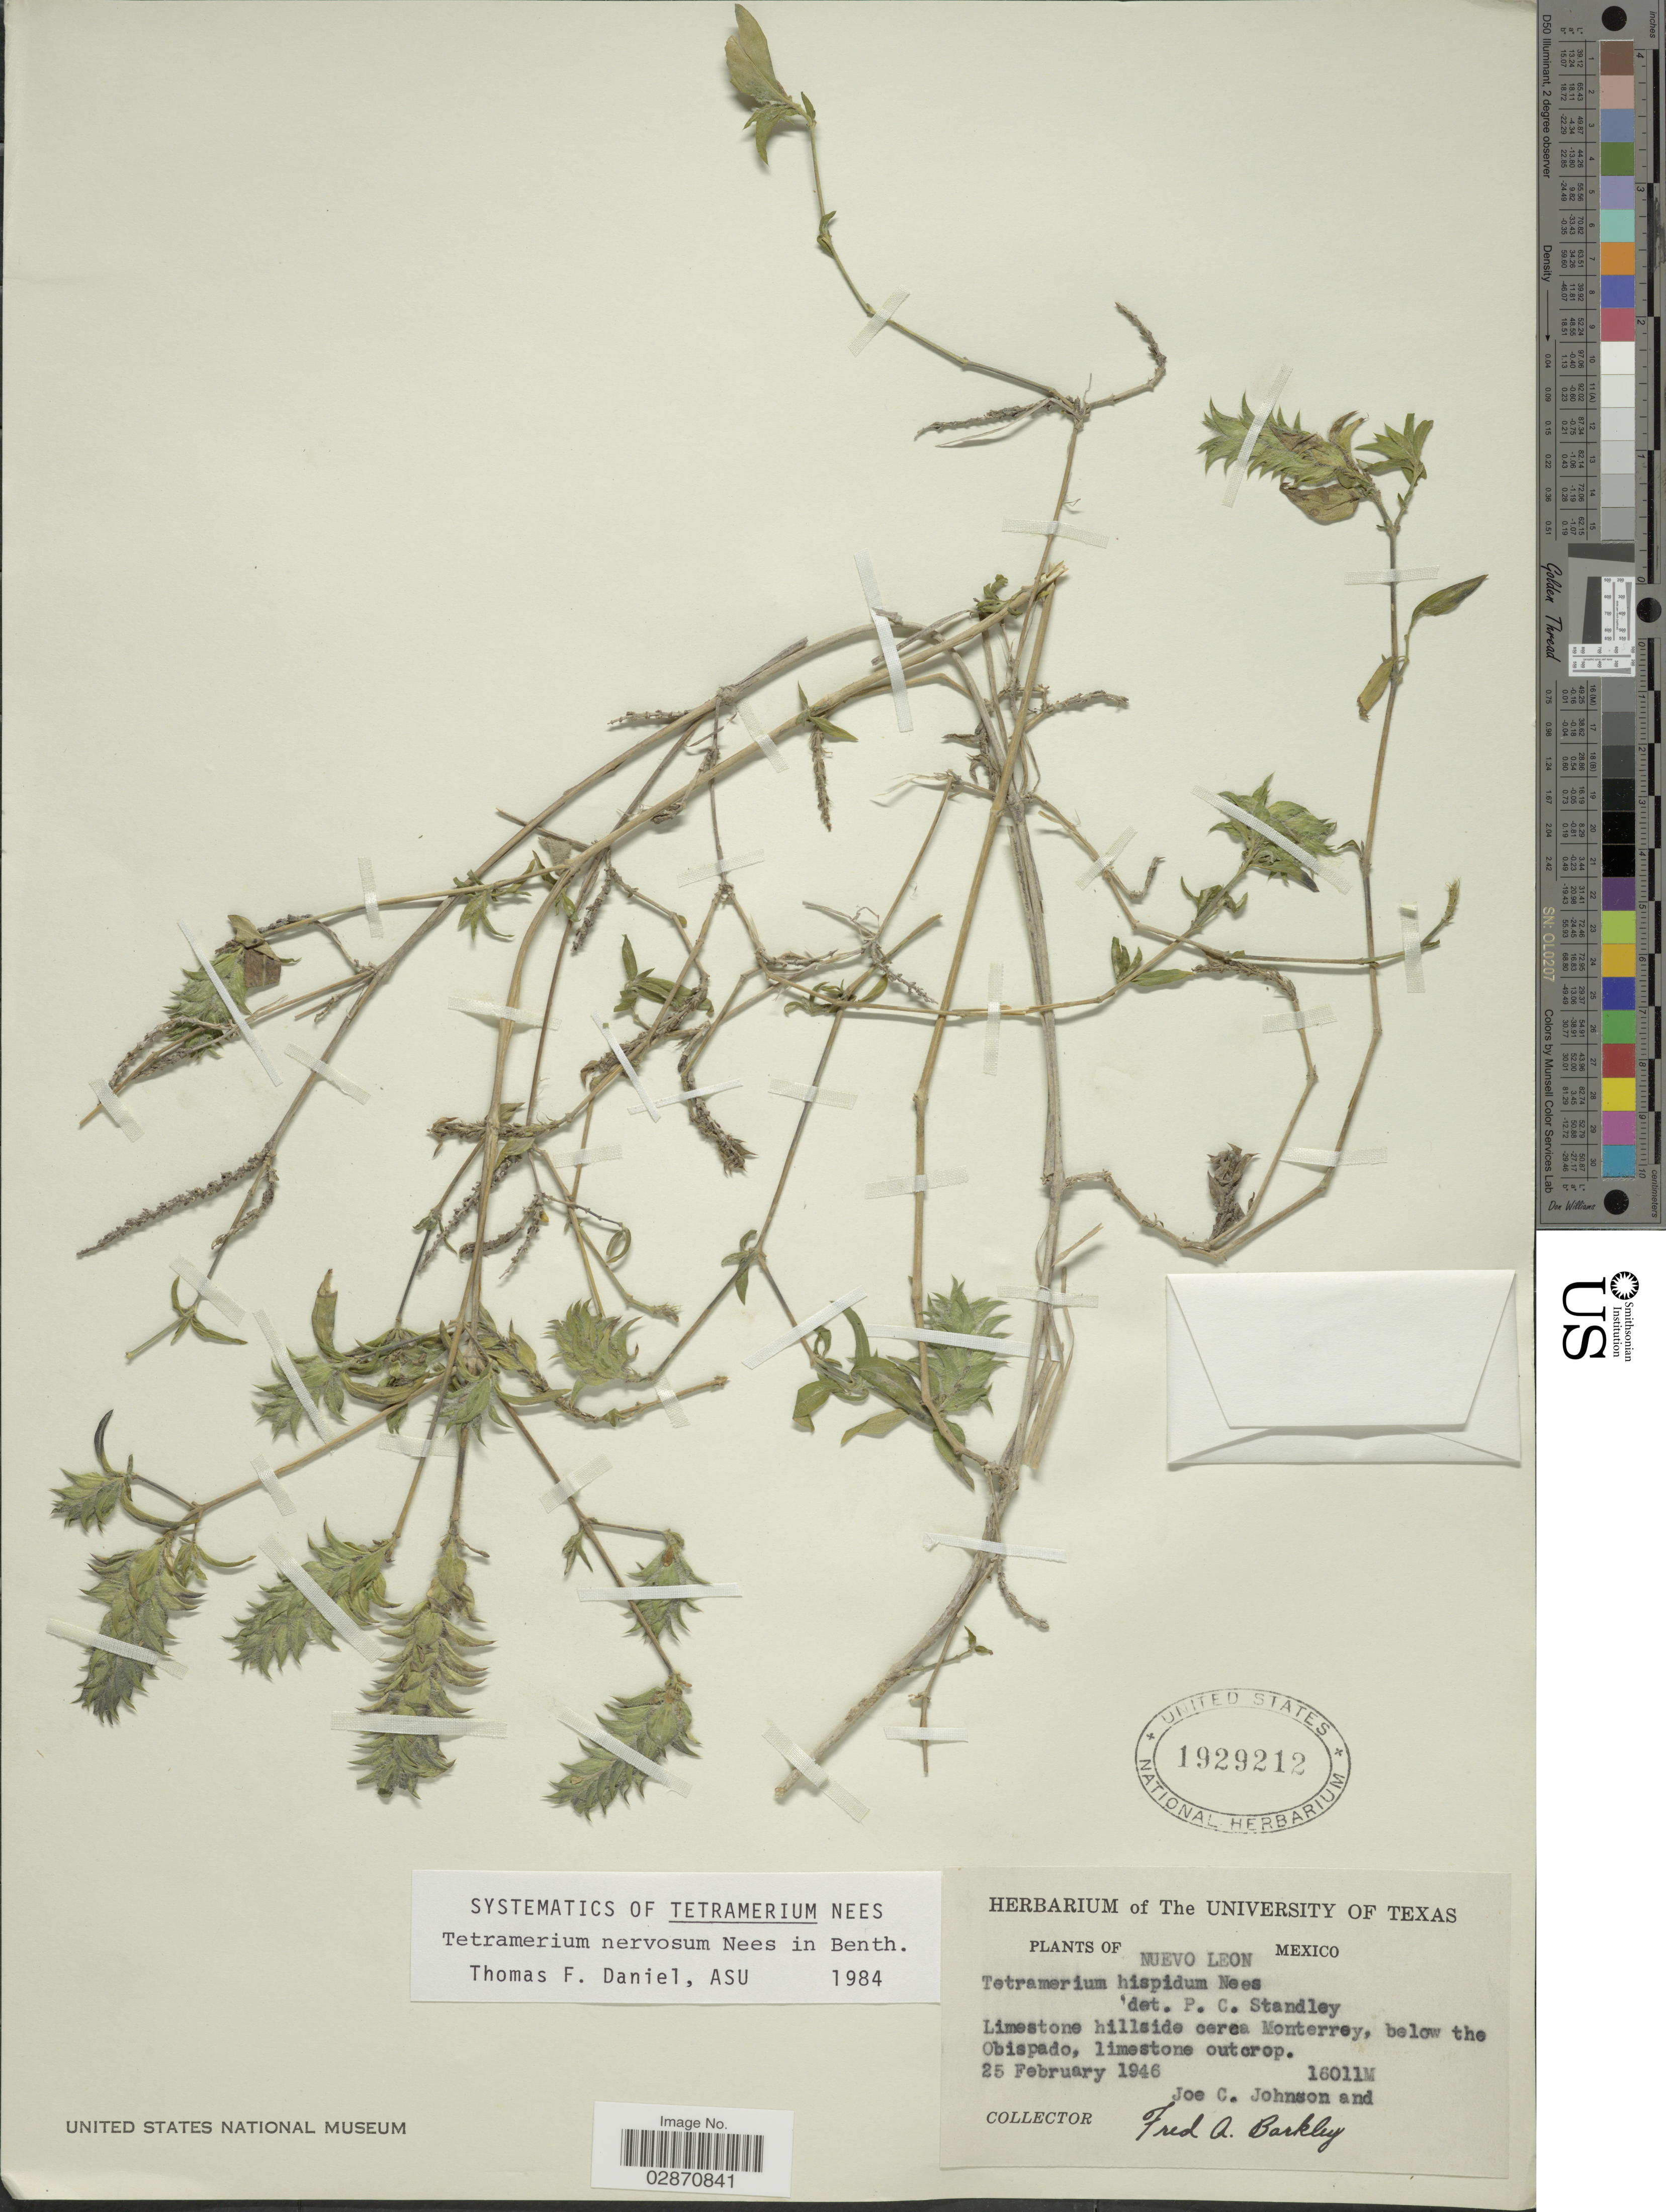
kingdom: Plantae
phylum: Tracheophyta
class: Magnoliopsida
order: Lamiales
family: Acanthaceae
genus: Tetramerium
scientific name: Tetramerium nervosum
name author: Nees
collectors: J. C. Johnson & F. A. Barkley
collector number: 16011M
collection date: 1946-02-25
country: Mexico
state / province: Nuevo León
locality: Cerca Monterrey, below the Obispado.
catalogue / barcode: US 1929212